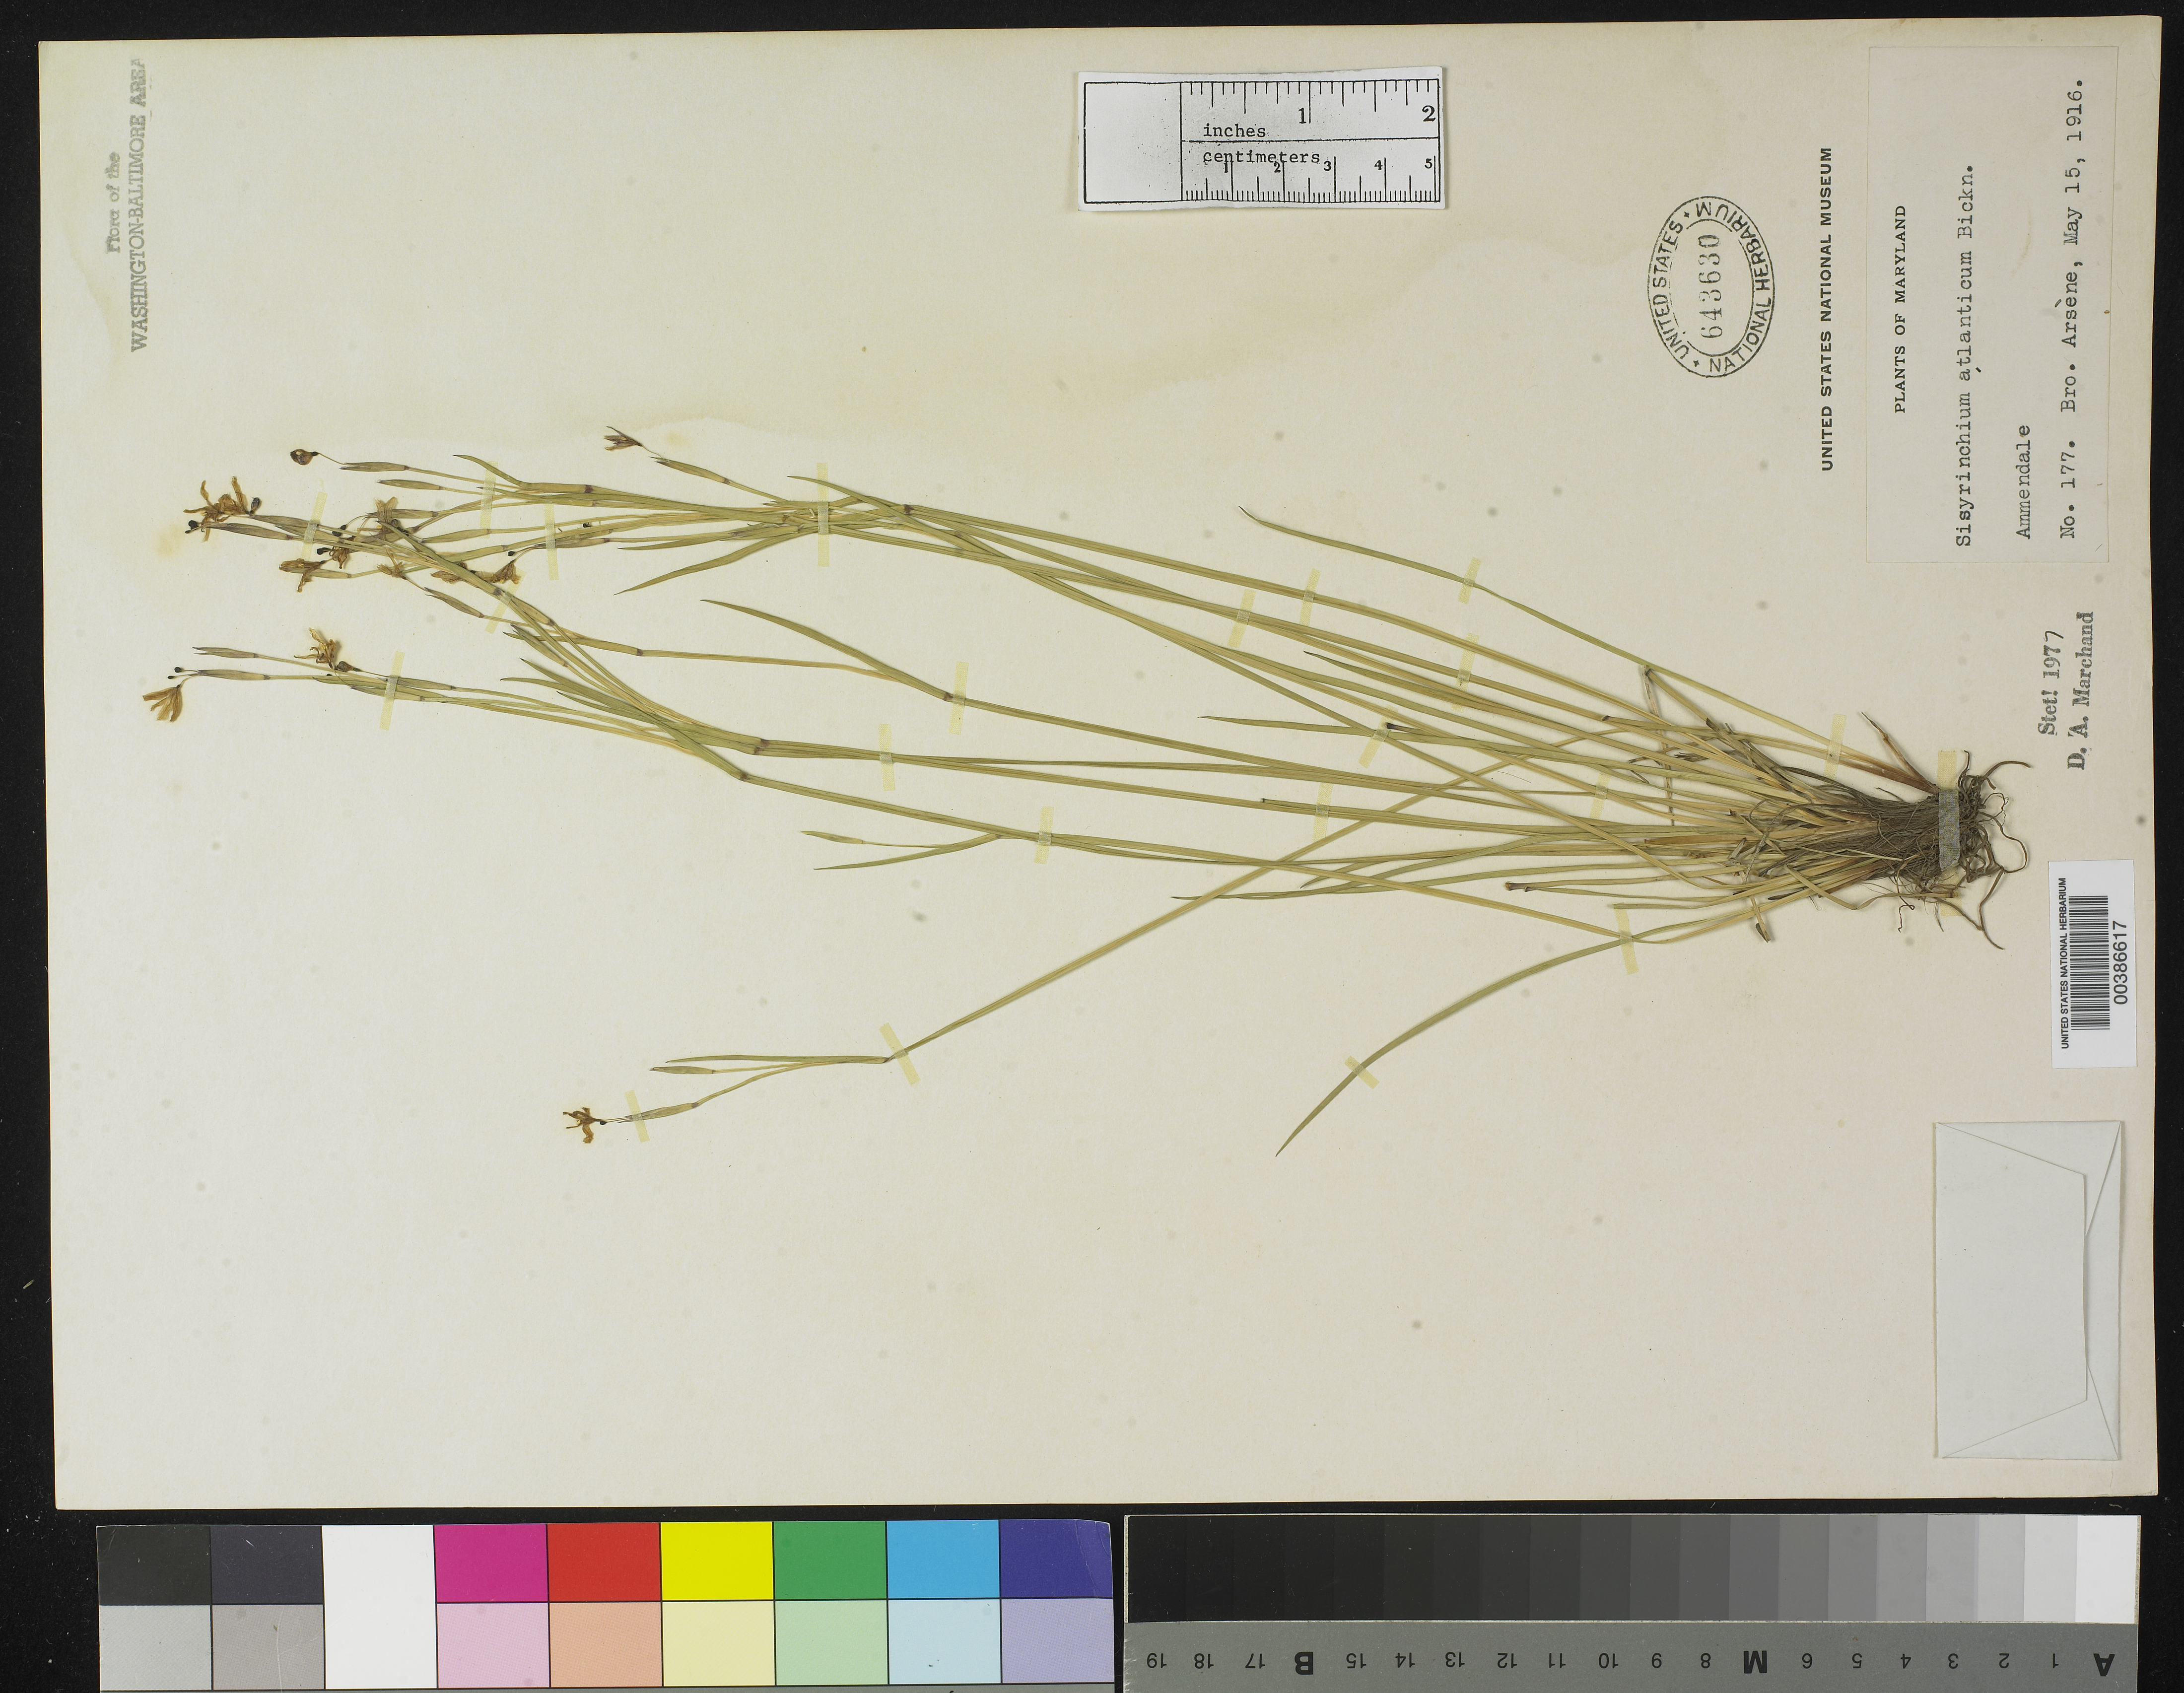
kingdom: Plantae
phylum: Tracheophyta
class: Liliopsida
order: Asparagales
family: Iridaceae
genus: Sisyrinchium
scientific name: Sisyrinchium atlanticum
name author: E.P. Bicknell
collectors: Bro. G. Arsène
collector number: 177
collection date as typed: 15 May 1916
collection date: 1916-05-15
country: United States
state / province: Maryland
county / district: Prince George's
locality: Ammendale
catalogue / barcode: US 643630